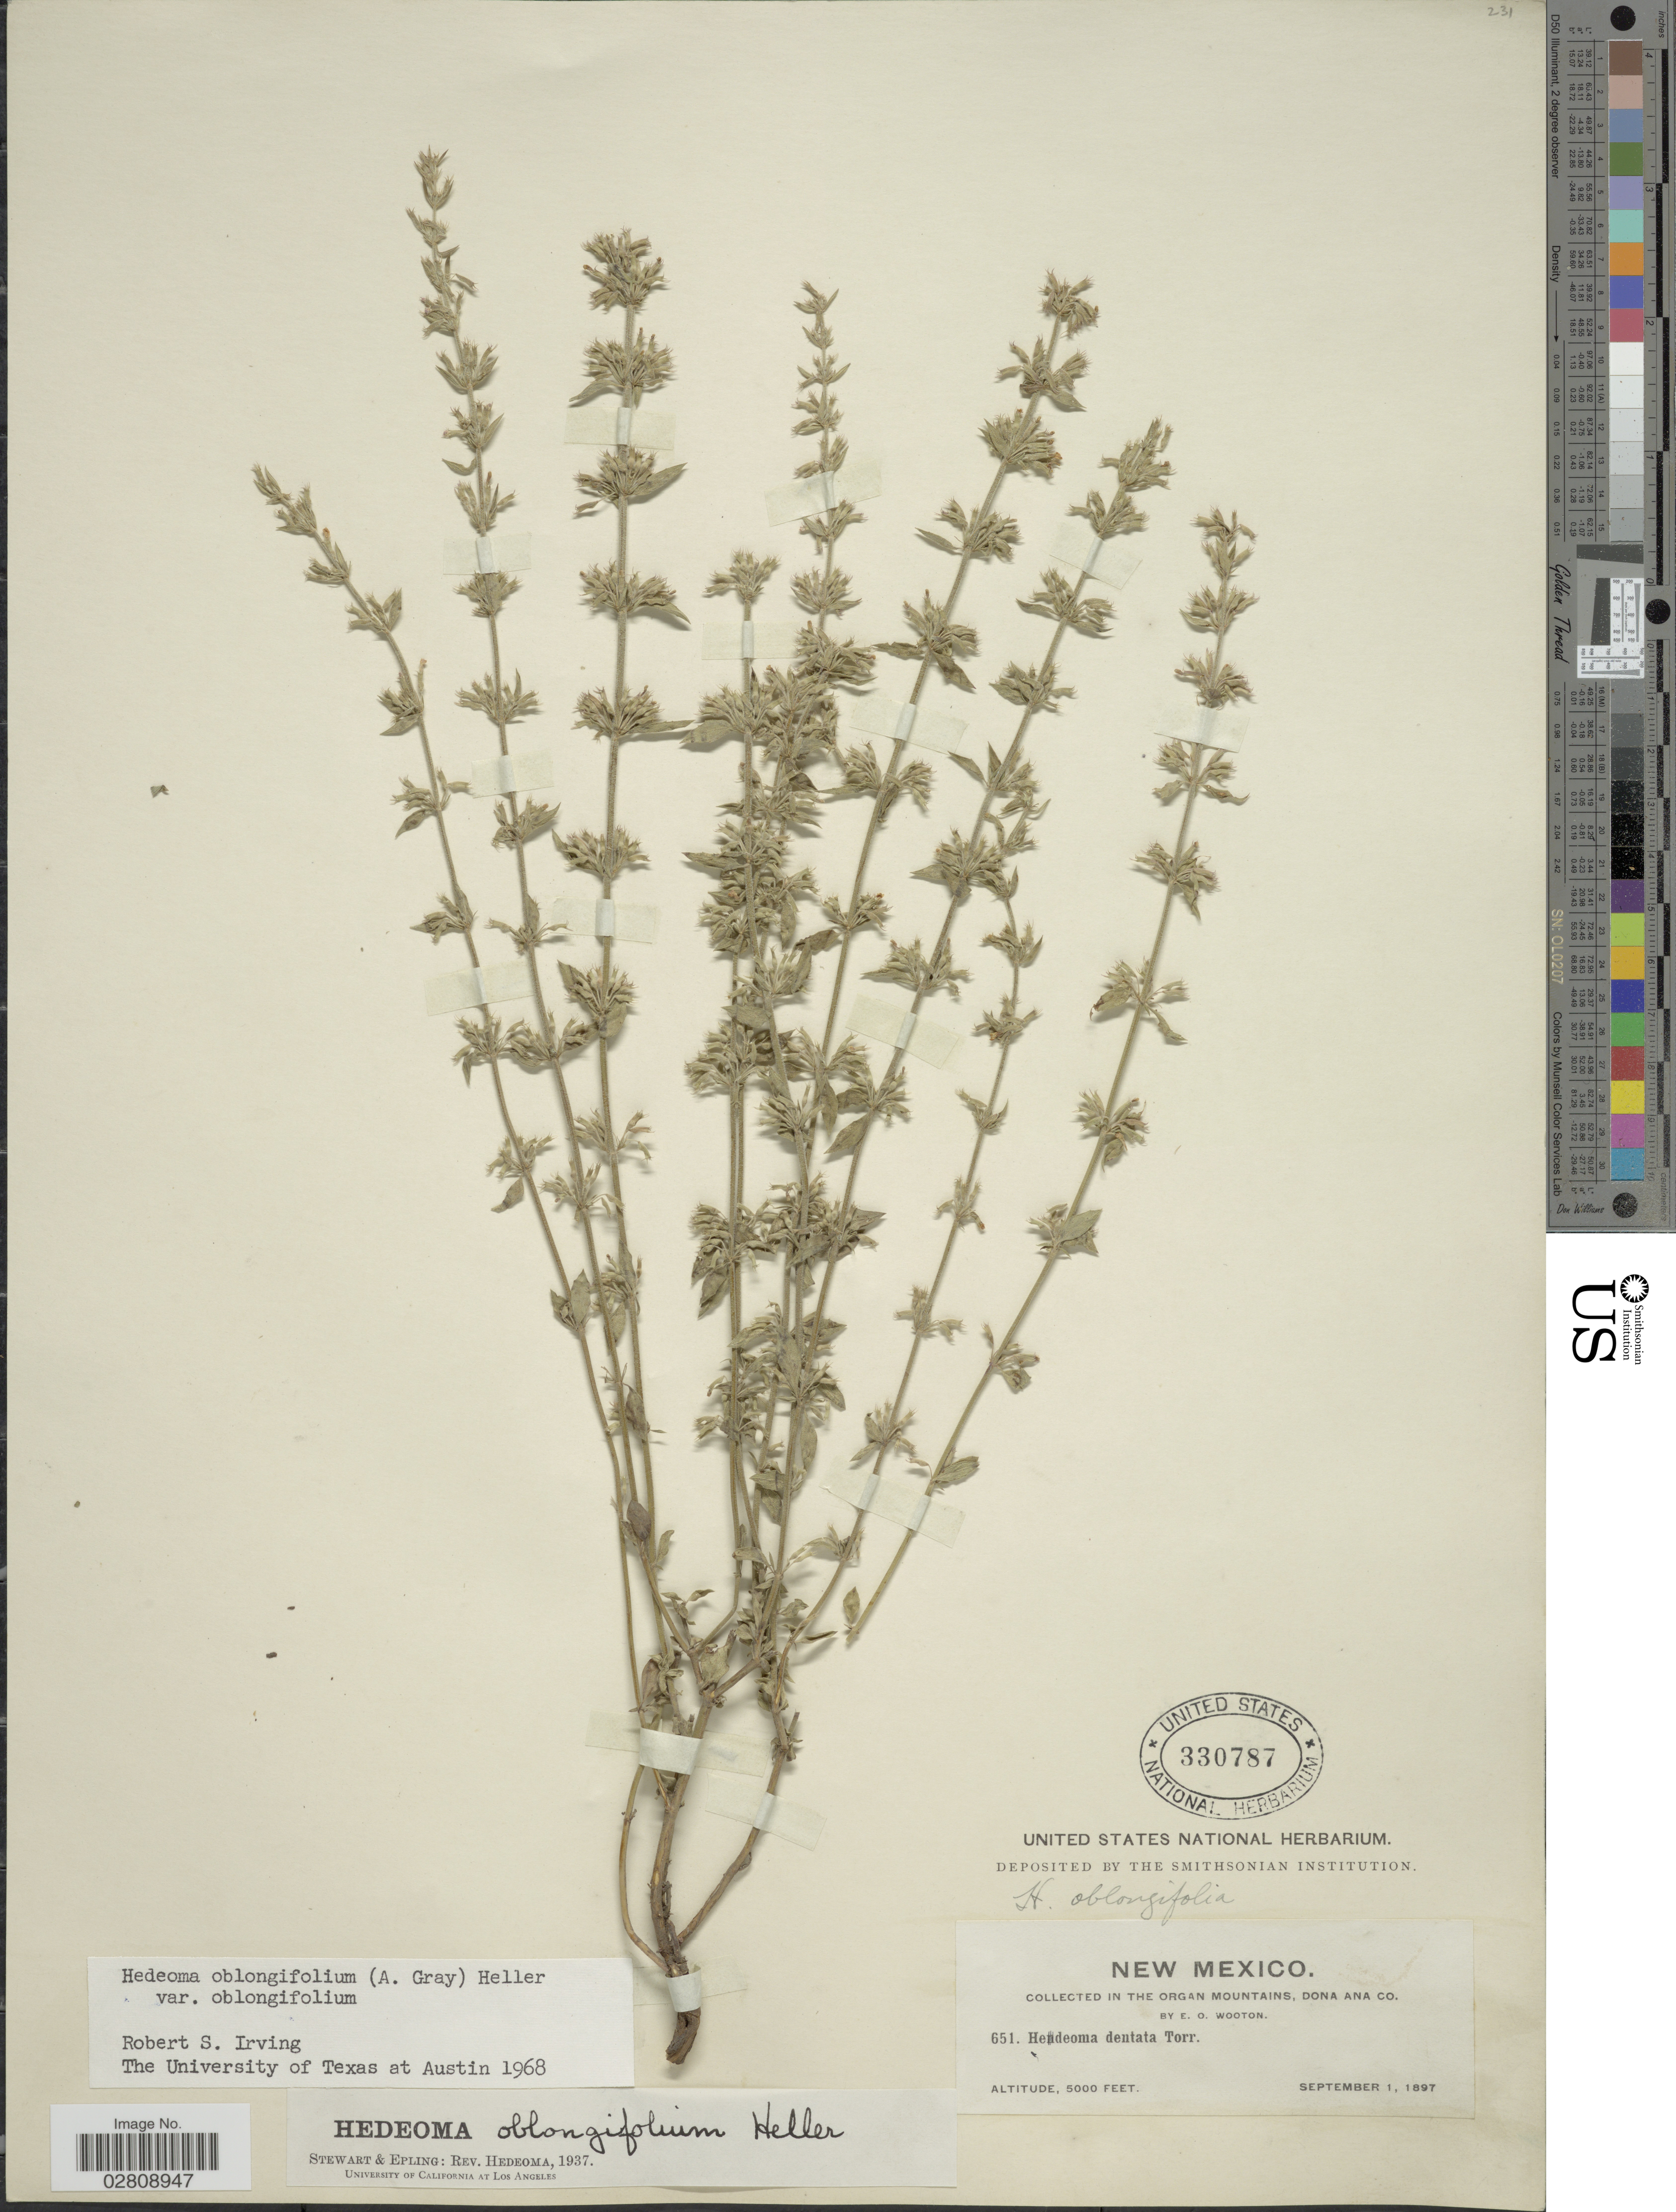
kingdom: Plantae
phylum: Tracheophyta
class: Magnoliopsida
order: Lamiales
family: Lamiaceae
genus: Hedeoma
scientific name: Hedeoma oblongifolia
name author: (A. Gray) A. Heller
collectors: E. O. Wooton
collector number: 651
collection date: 1897-09-01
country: United States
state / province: New Mexico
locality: The Organ Mountains, Dona Ana Co.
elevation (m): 1524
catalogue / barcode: US 330787